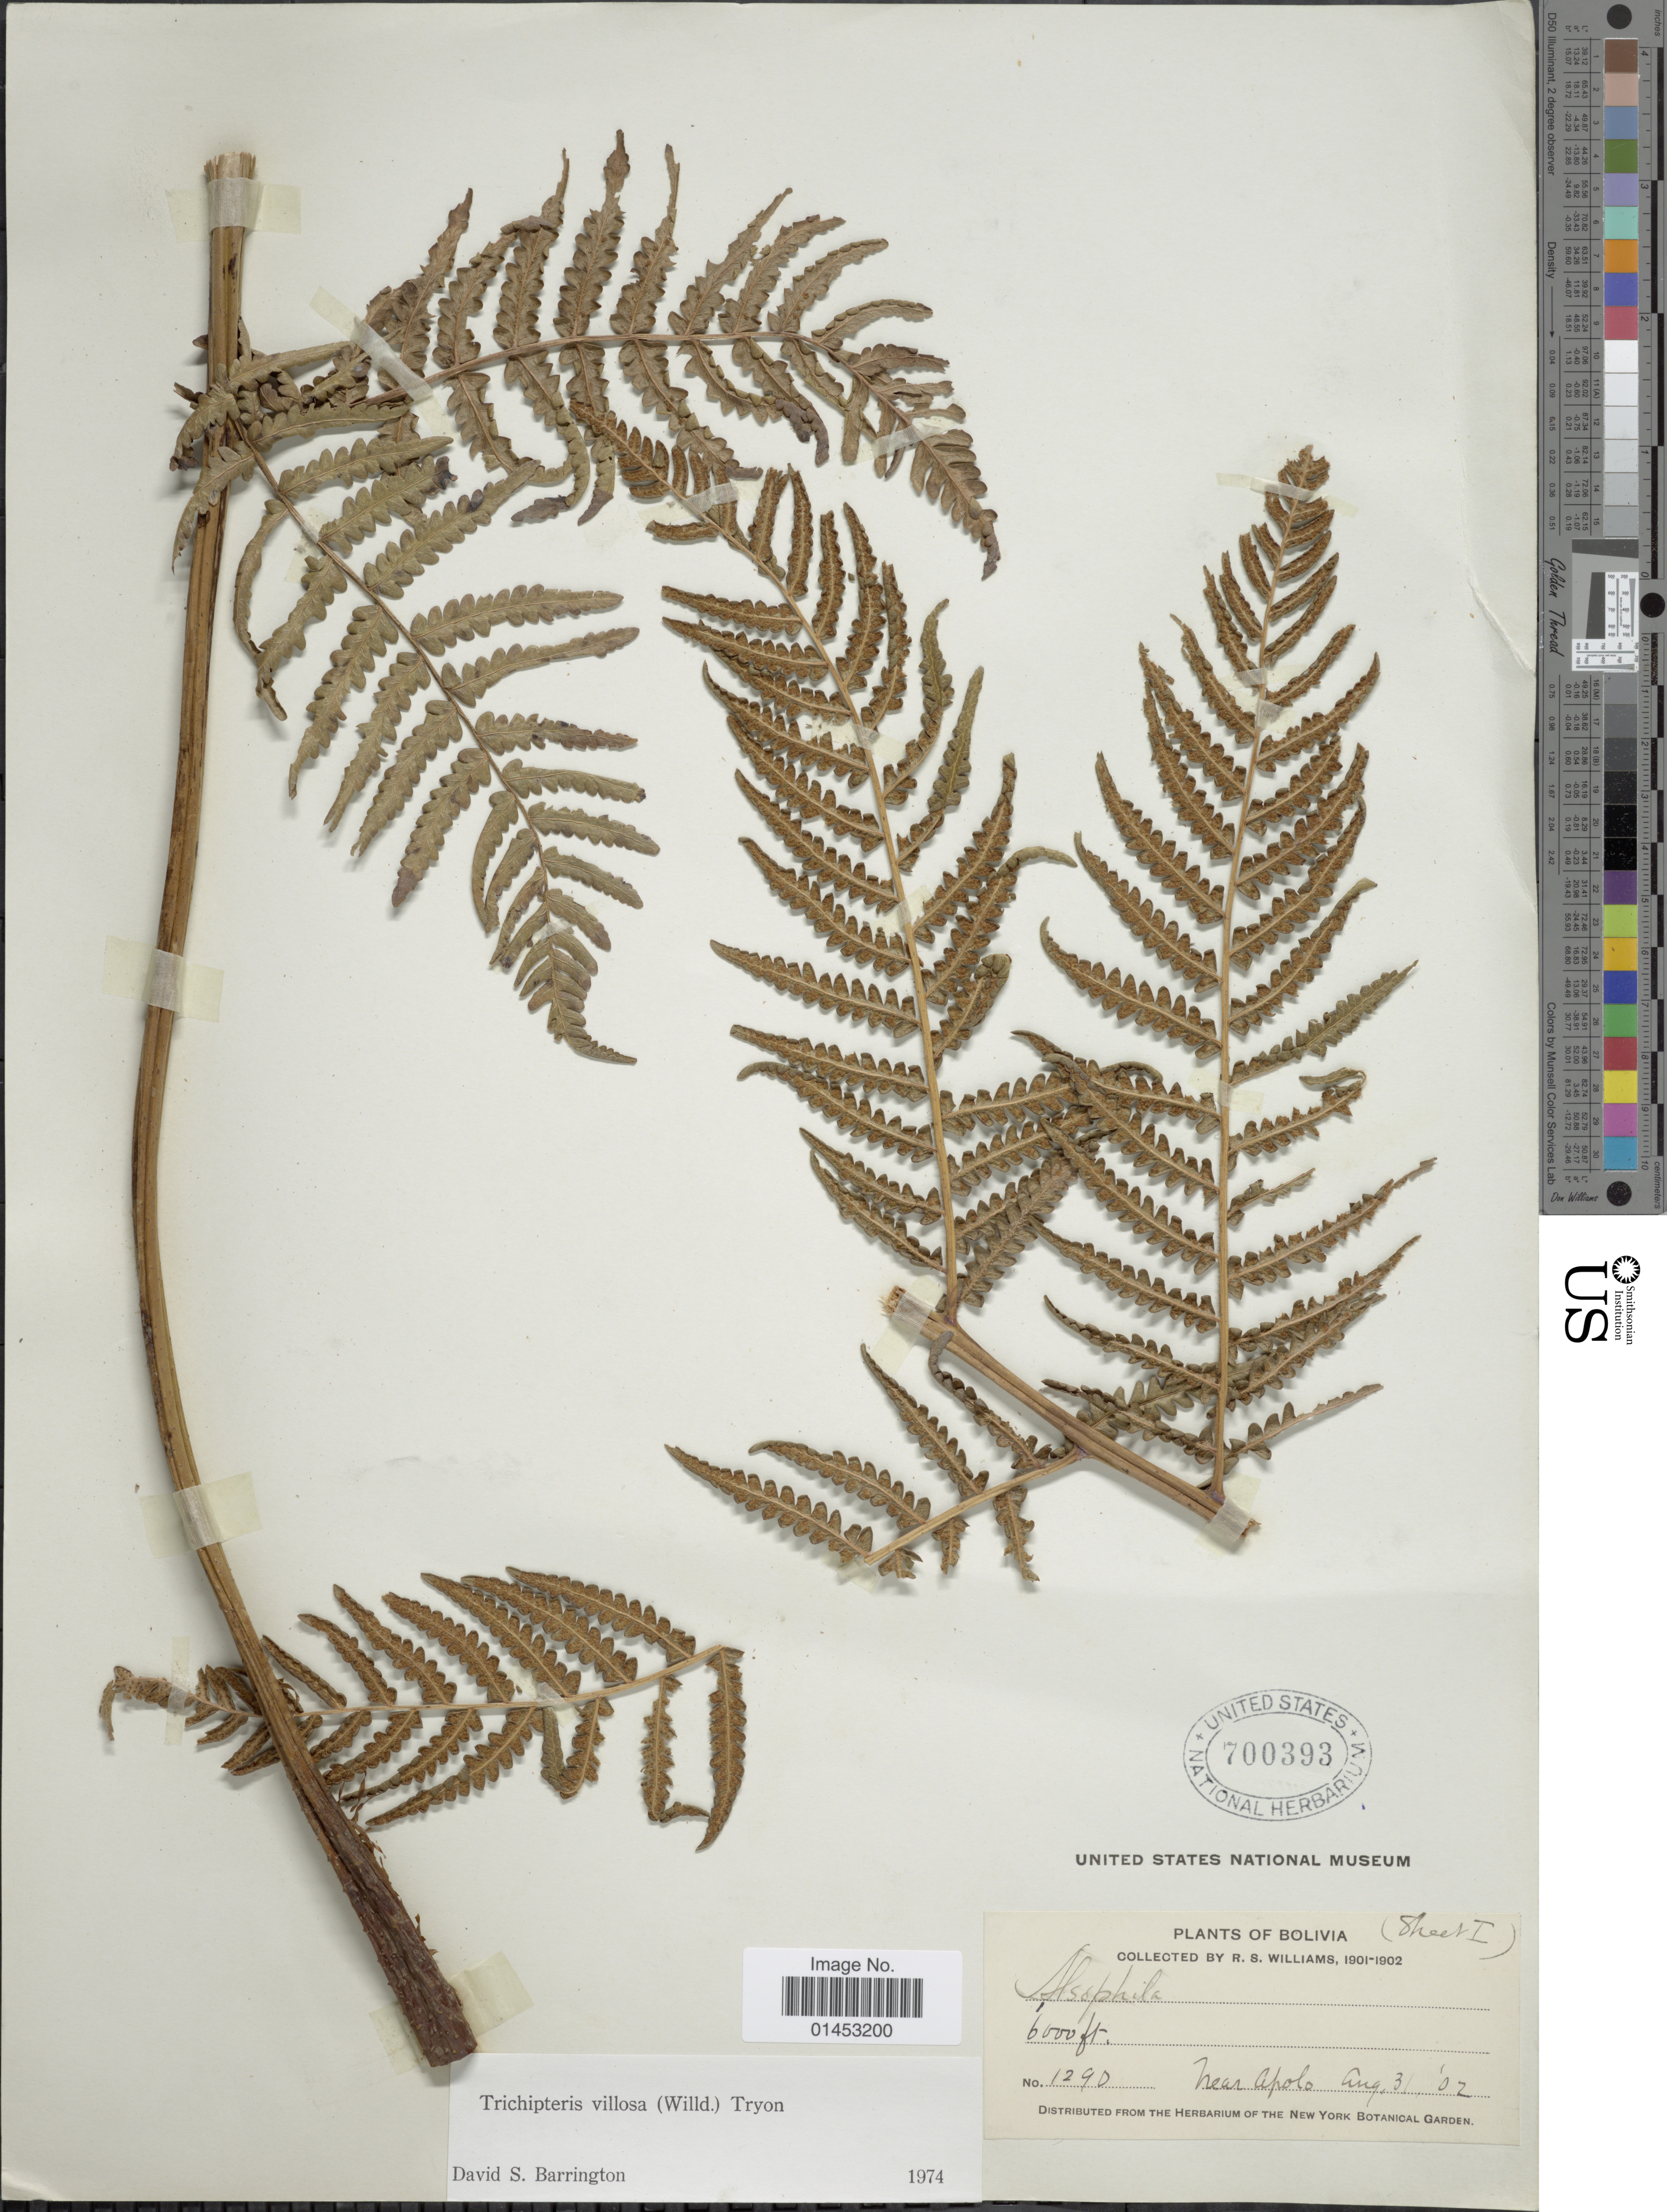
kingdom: Plantae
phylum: Tracheophyta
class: Polypodiopsida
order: Cyatheales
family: Cyatheaceae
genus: Cyathea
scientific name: Cyathea villosa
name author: Humb. & Bonpl. ex Willd.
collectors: R. S. Williams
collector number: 1290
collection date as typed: Aug. 31, '02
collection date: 1902-08-31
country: Bolivia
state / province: La Paz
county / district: Franz Tamayo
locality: Near Apolo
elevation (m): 1829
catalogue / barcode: US 700393